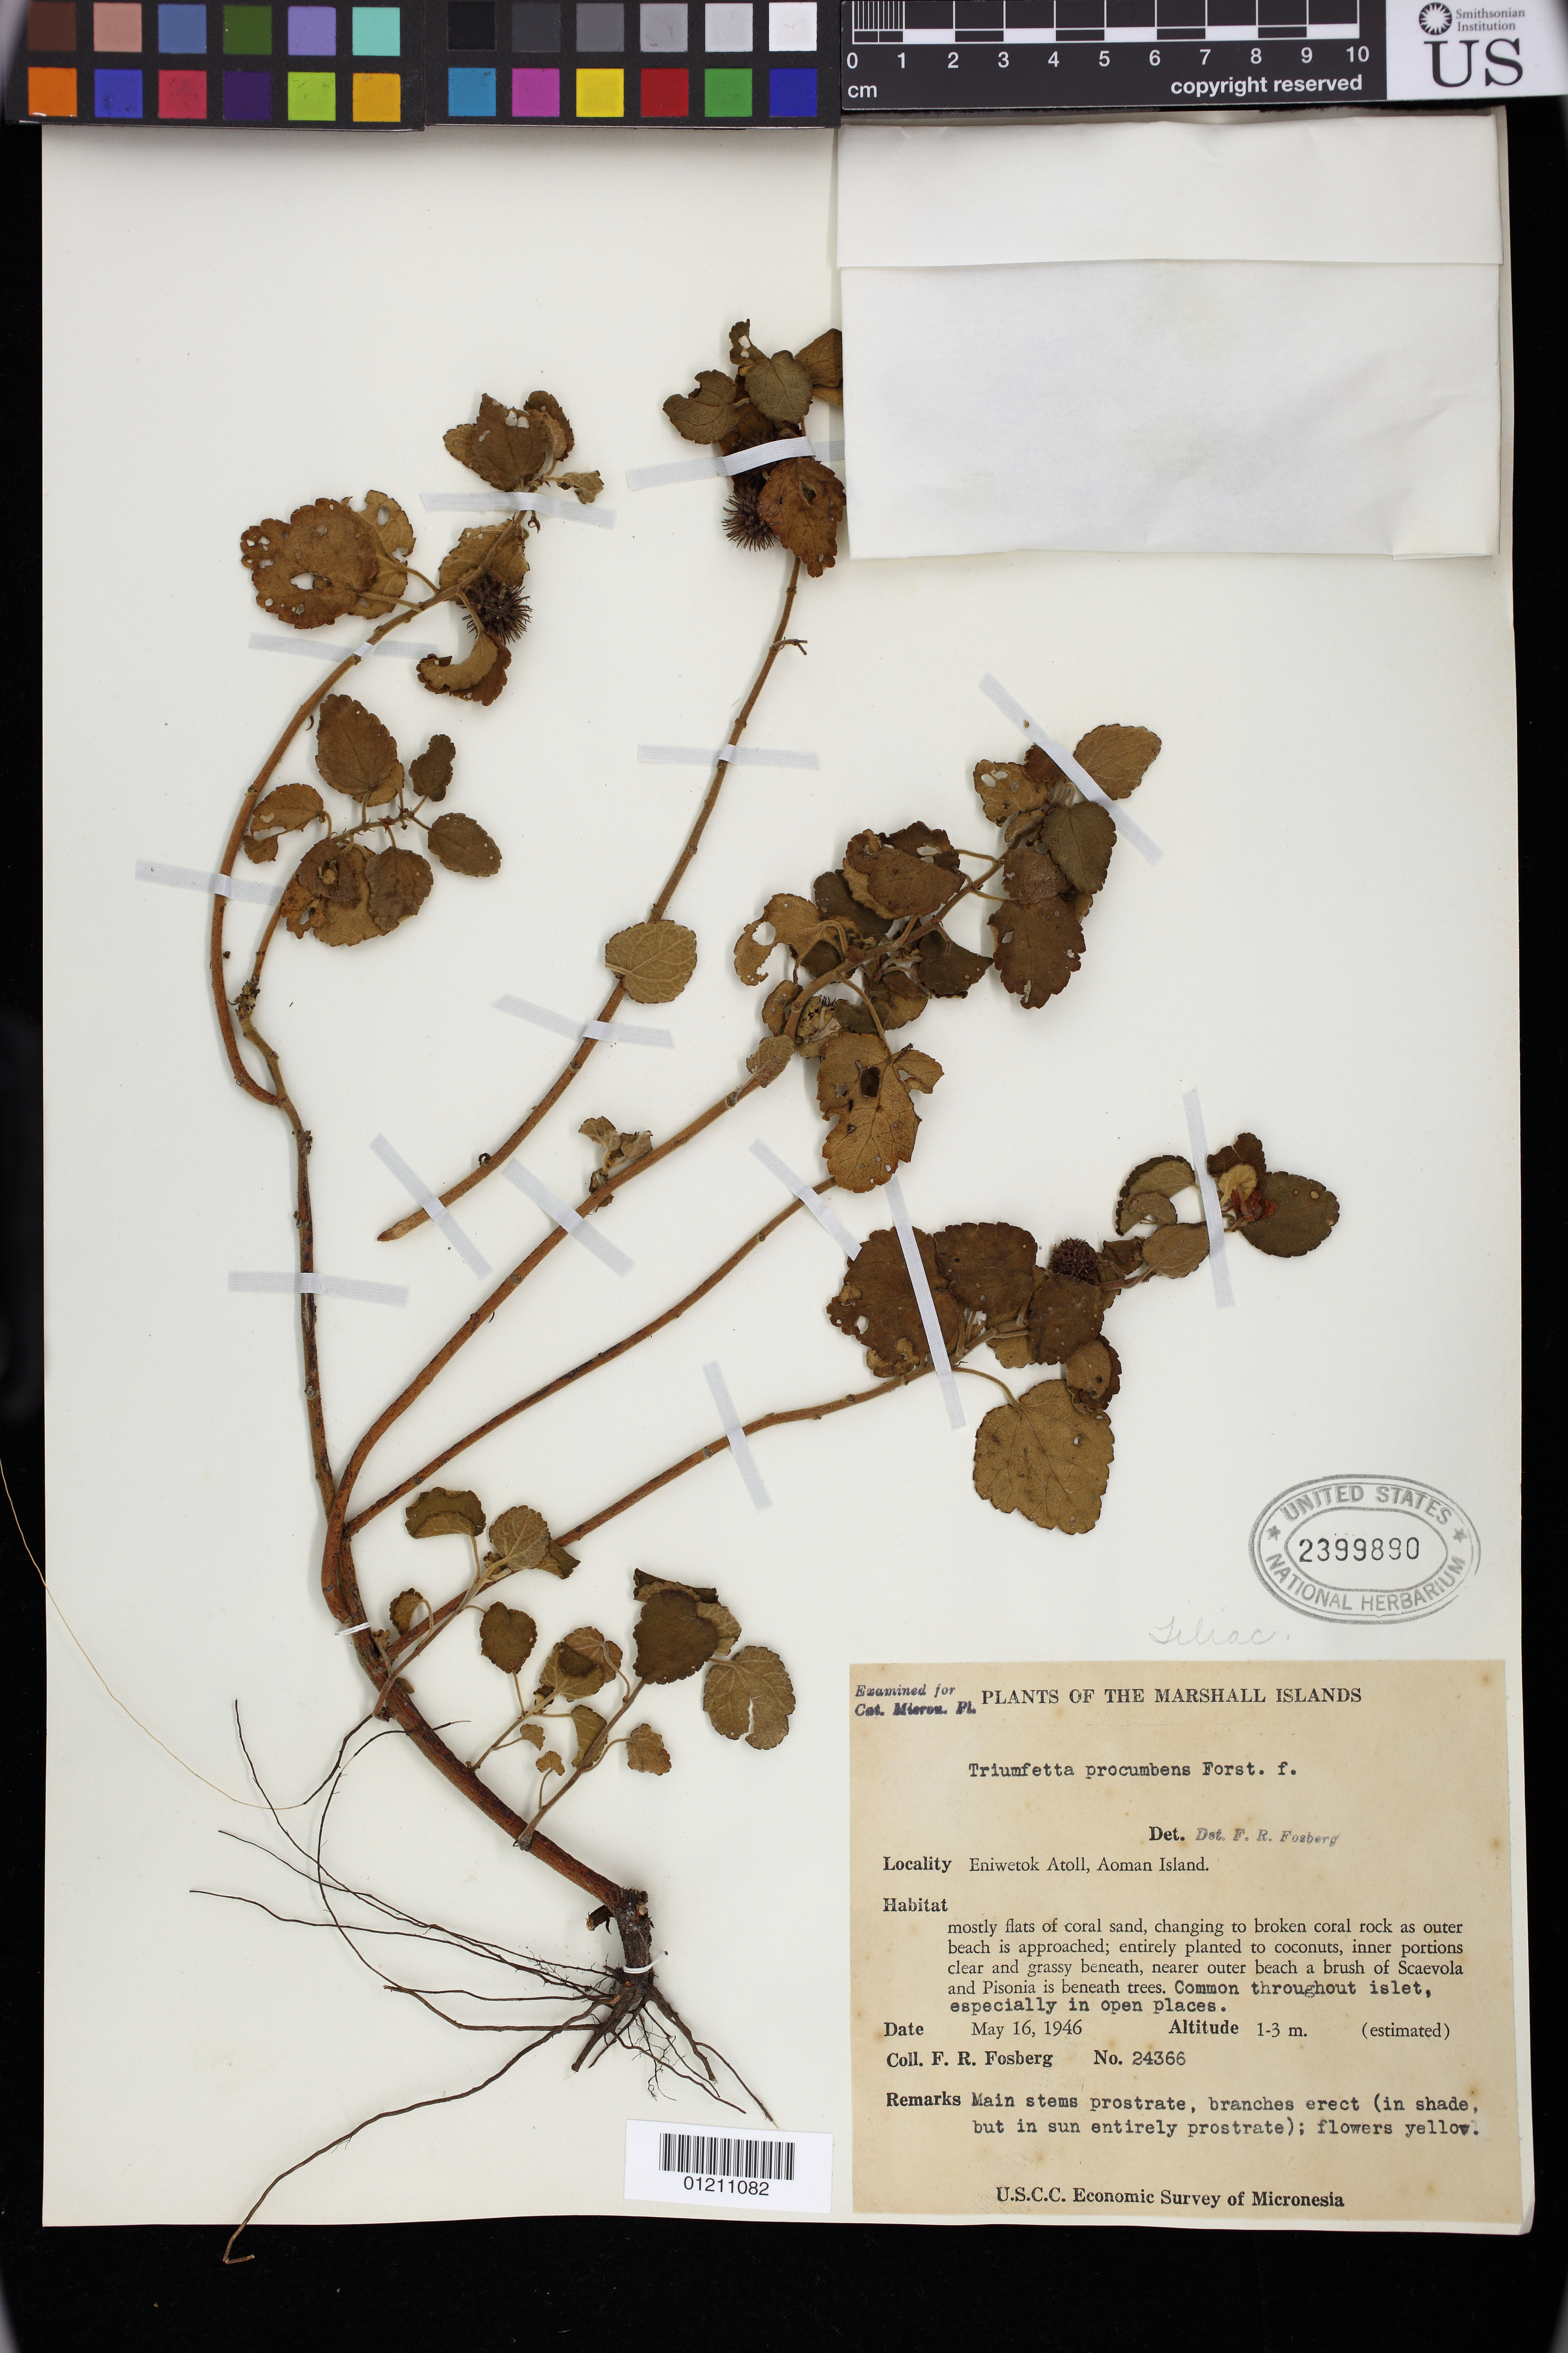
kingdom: Plantae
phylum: Tracheophyta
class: Magnoliopsida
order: Malvales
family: Malvaceae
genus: Triumfetta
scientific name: Triumfetta procumbens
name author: G. Forst.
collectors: F. R. Fosberg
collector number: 24366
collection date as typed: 16 May 1946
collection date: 1946-05-16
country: Marshall Islands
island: Enewetak Atoll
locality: Marshall Islands: Eniwetok Atoll, Aoman Island. Mostly flats of coral sand, changing to broken coral rock as outer beach is approached.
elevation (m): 1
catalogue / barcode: US 2399890